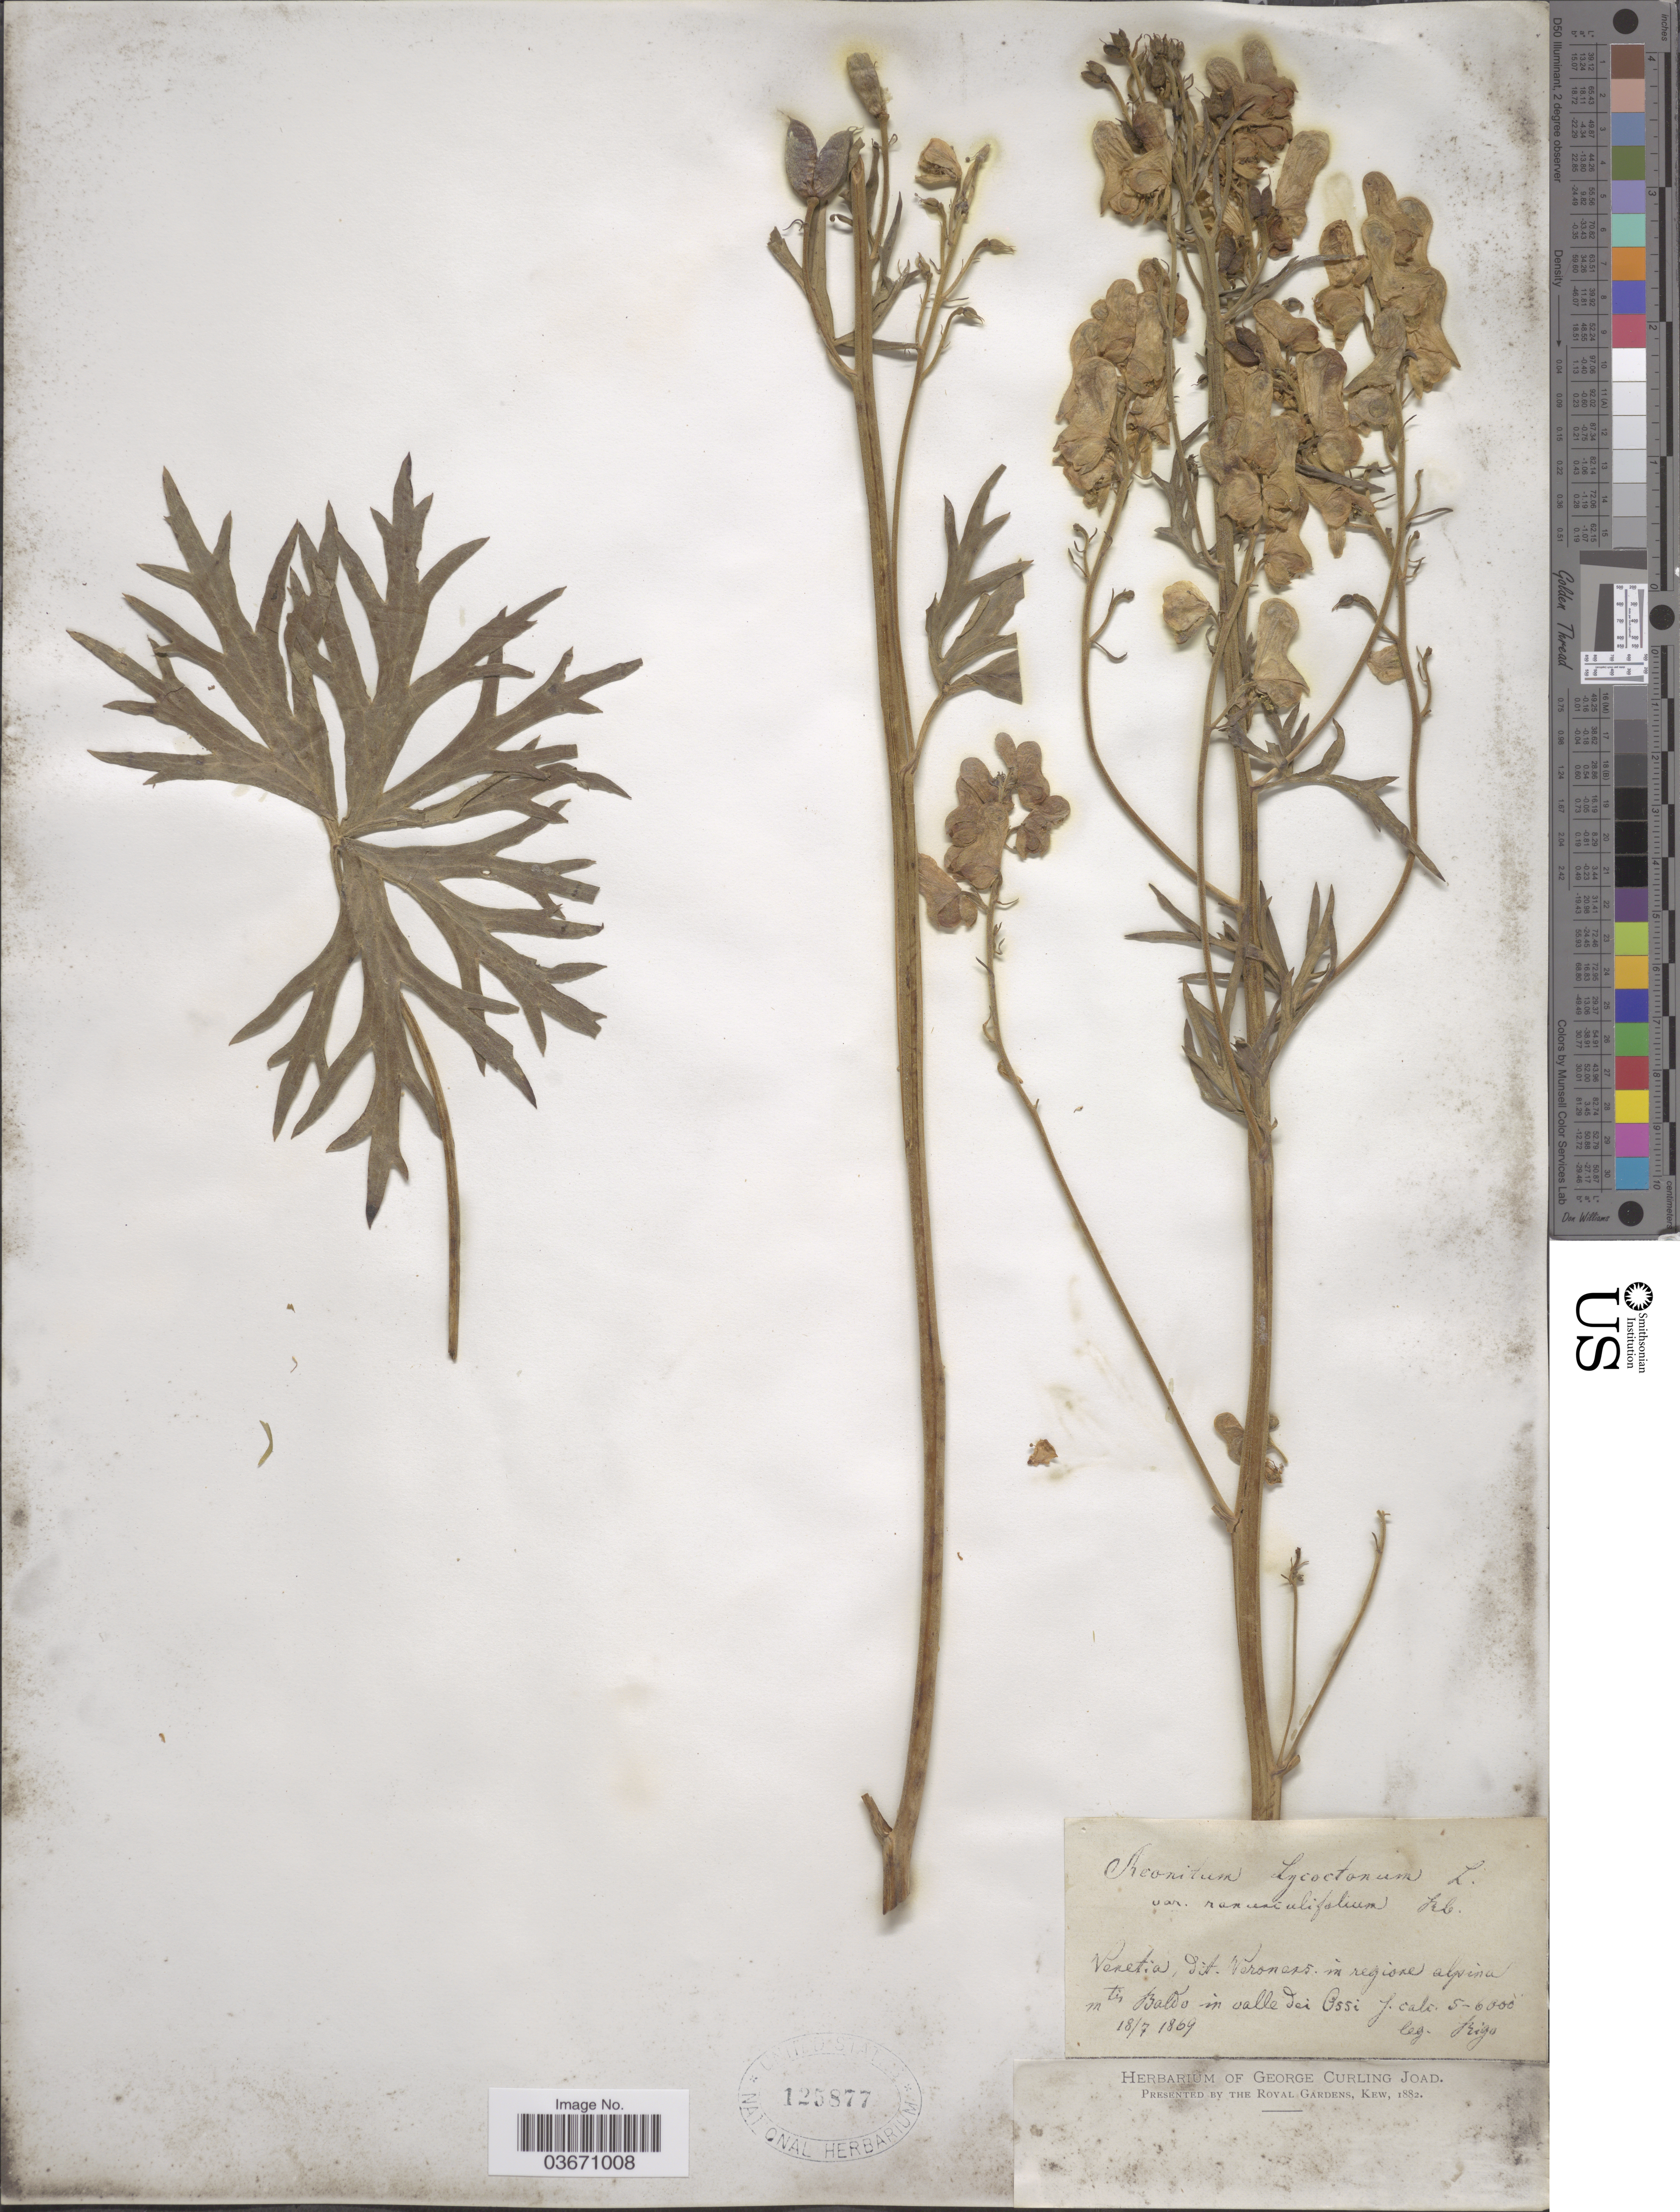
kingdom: Plantae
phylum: Tracheophyta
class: Magnoliopsida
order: Ranunculales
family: Ranunculaceae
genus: Aconitum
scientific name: Aconitum lycoctonum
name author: L.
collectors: -- Rigo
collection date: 1869-07-18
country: Italy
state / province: Friuli-Venezia Giulia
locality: Venetia, dit. Veronens. in regione alpina mtis Baldo in valle dei Ossi.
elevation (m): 1524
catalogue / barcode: US 125877